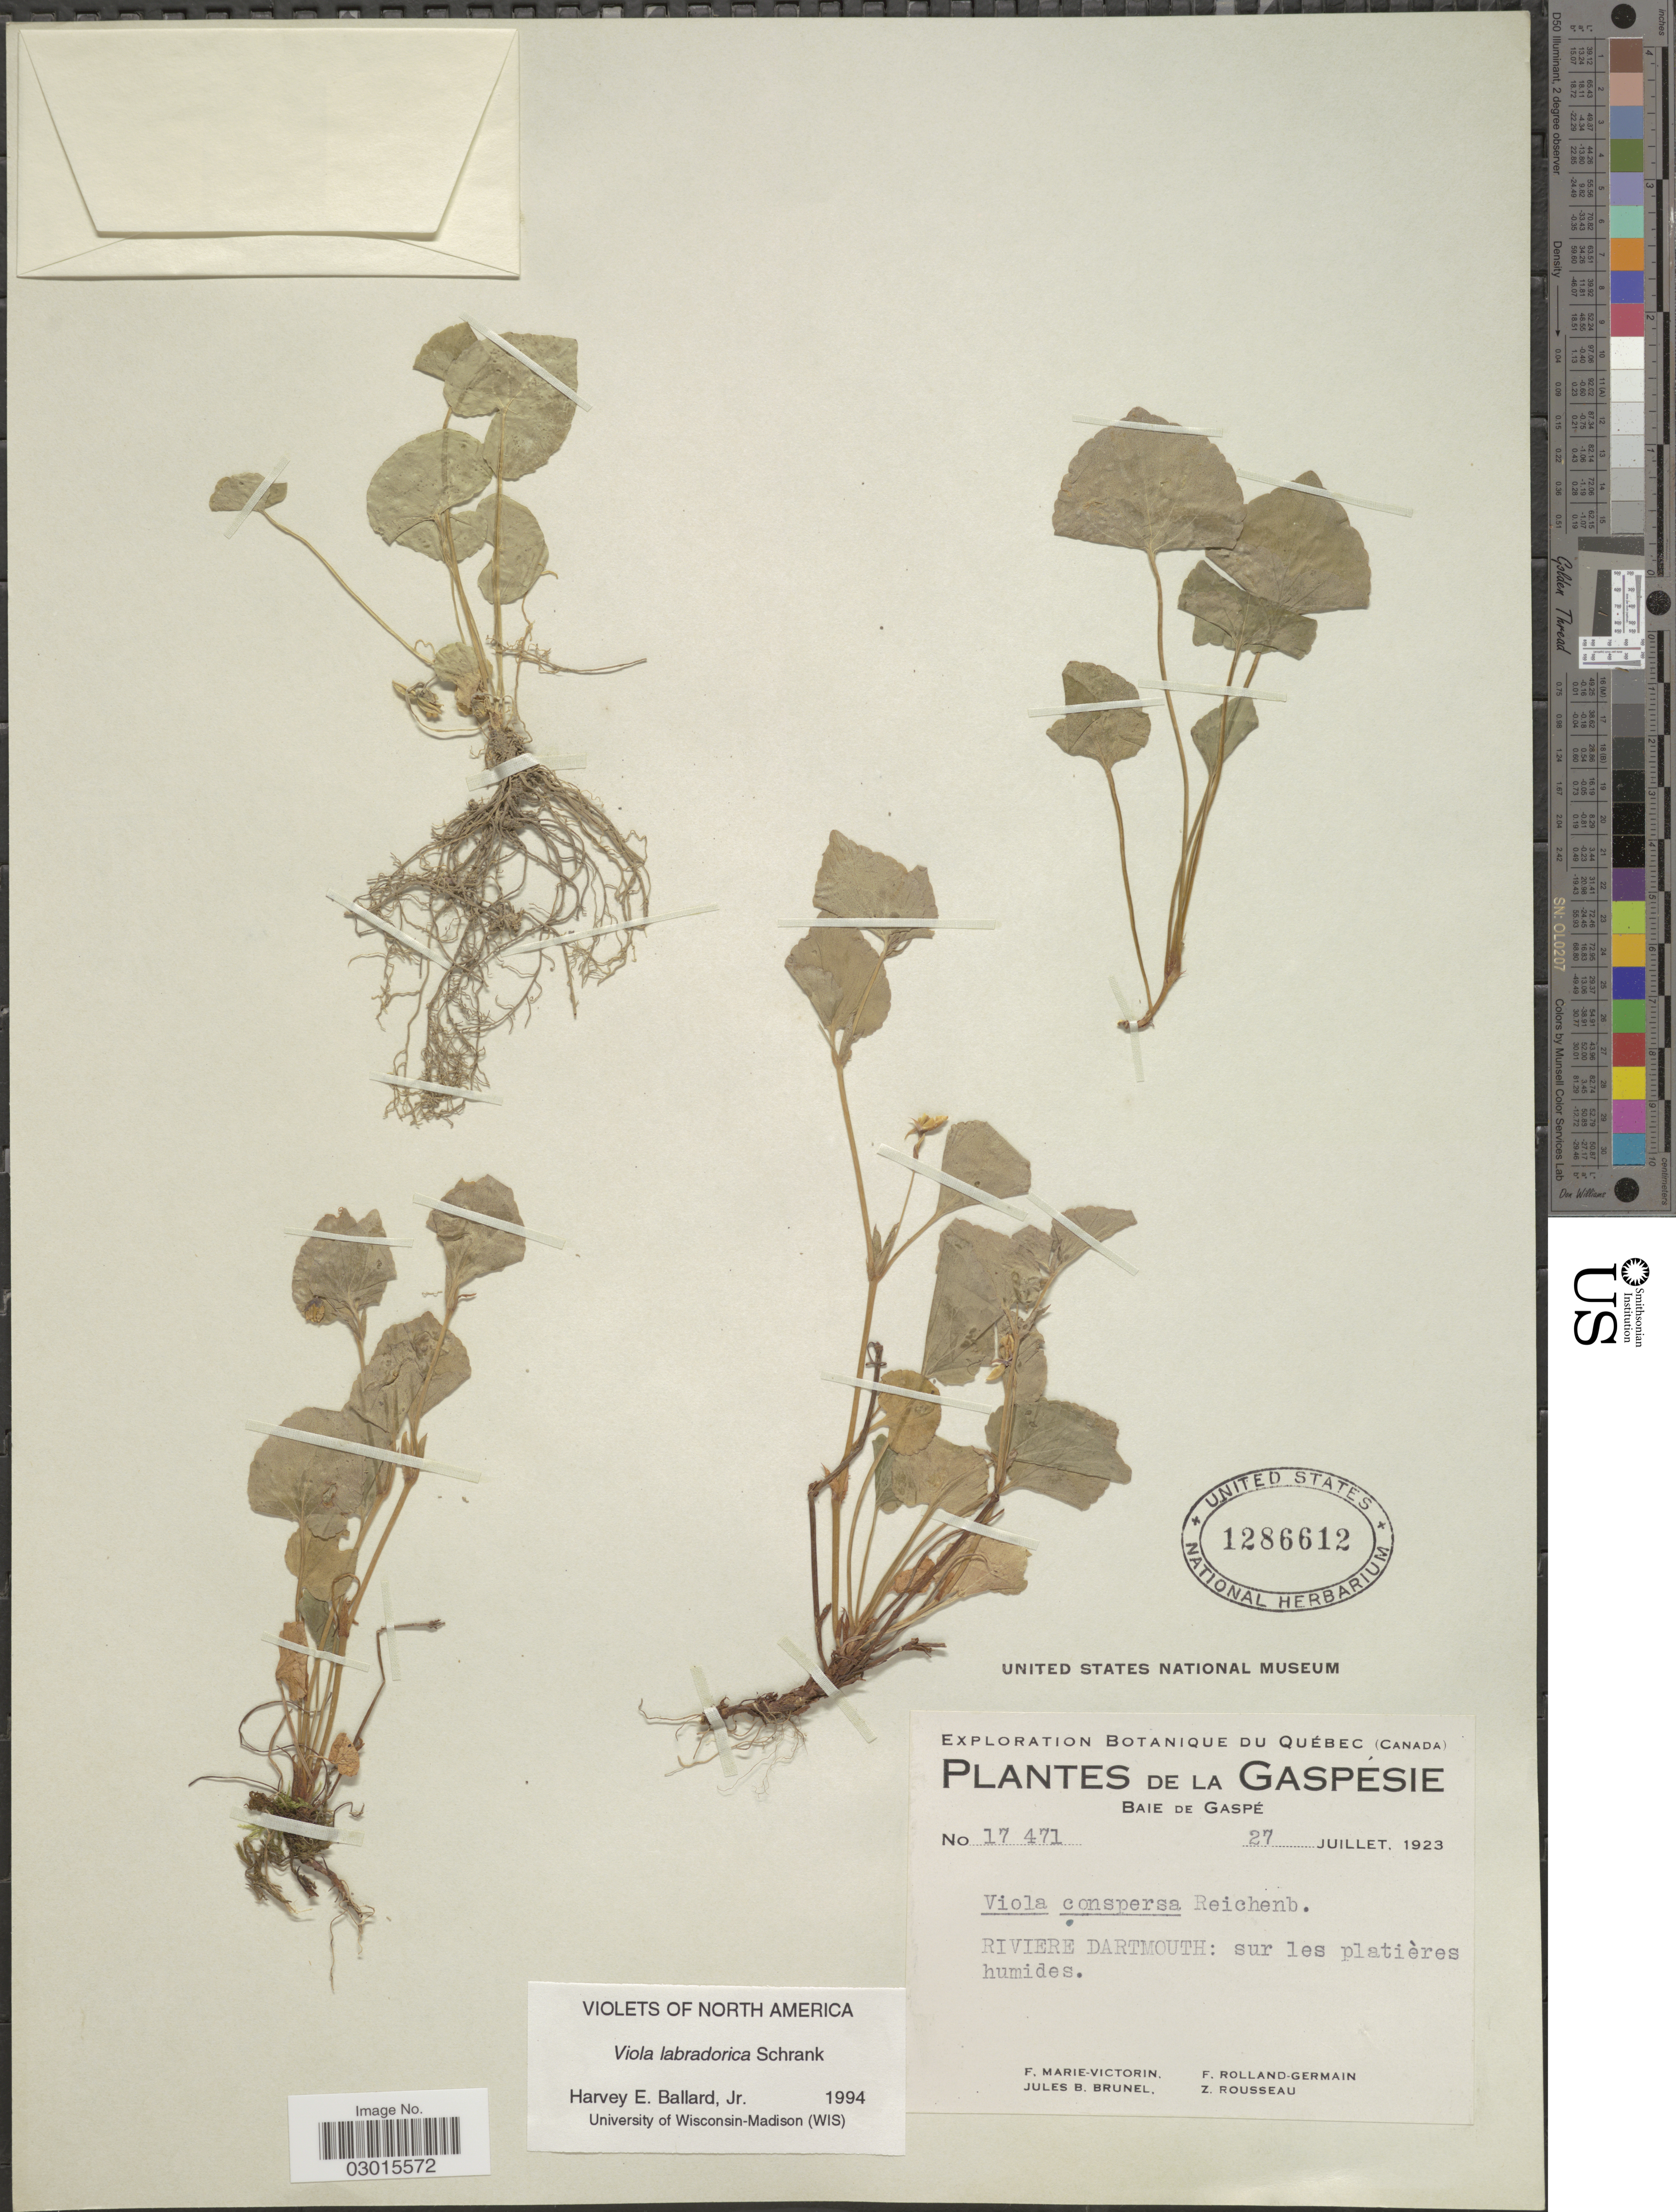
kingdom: Plantae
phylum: Tracheophyta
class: Magnoliopsida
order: Malpighiales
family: Violaceae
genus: Viola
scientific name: Viola labradorica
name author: Schrank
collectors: F. Marie-Victorin, J. Brunel, Rolland-Germain & Z. Rousseau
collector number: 17471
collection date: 1923-07-27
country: Canada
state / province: Quebec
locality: Gaspésie. Baie de Gaspé. Riviere Dartmouth.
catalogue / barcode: US 1286612